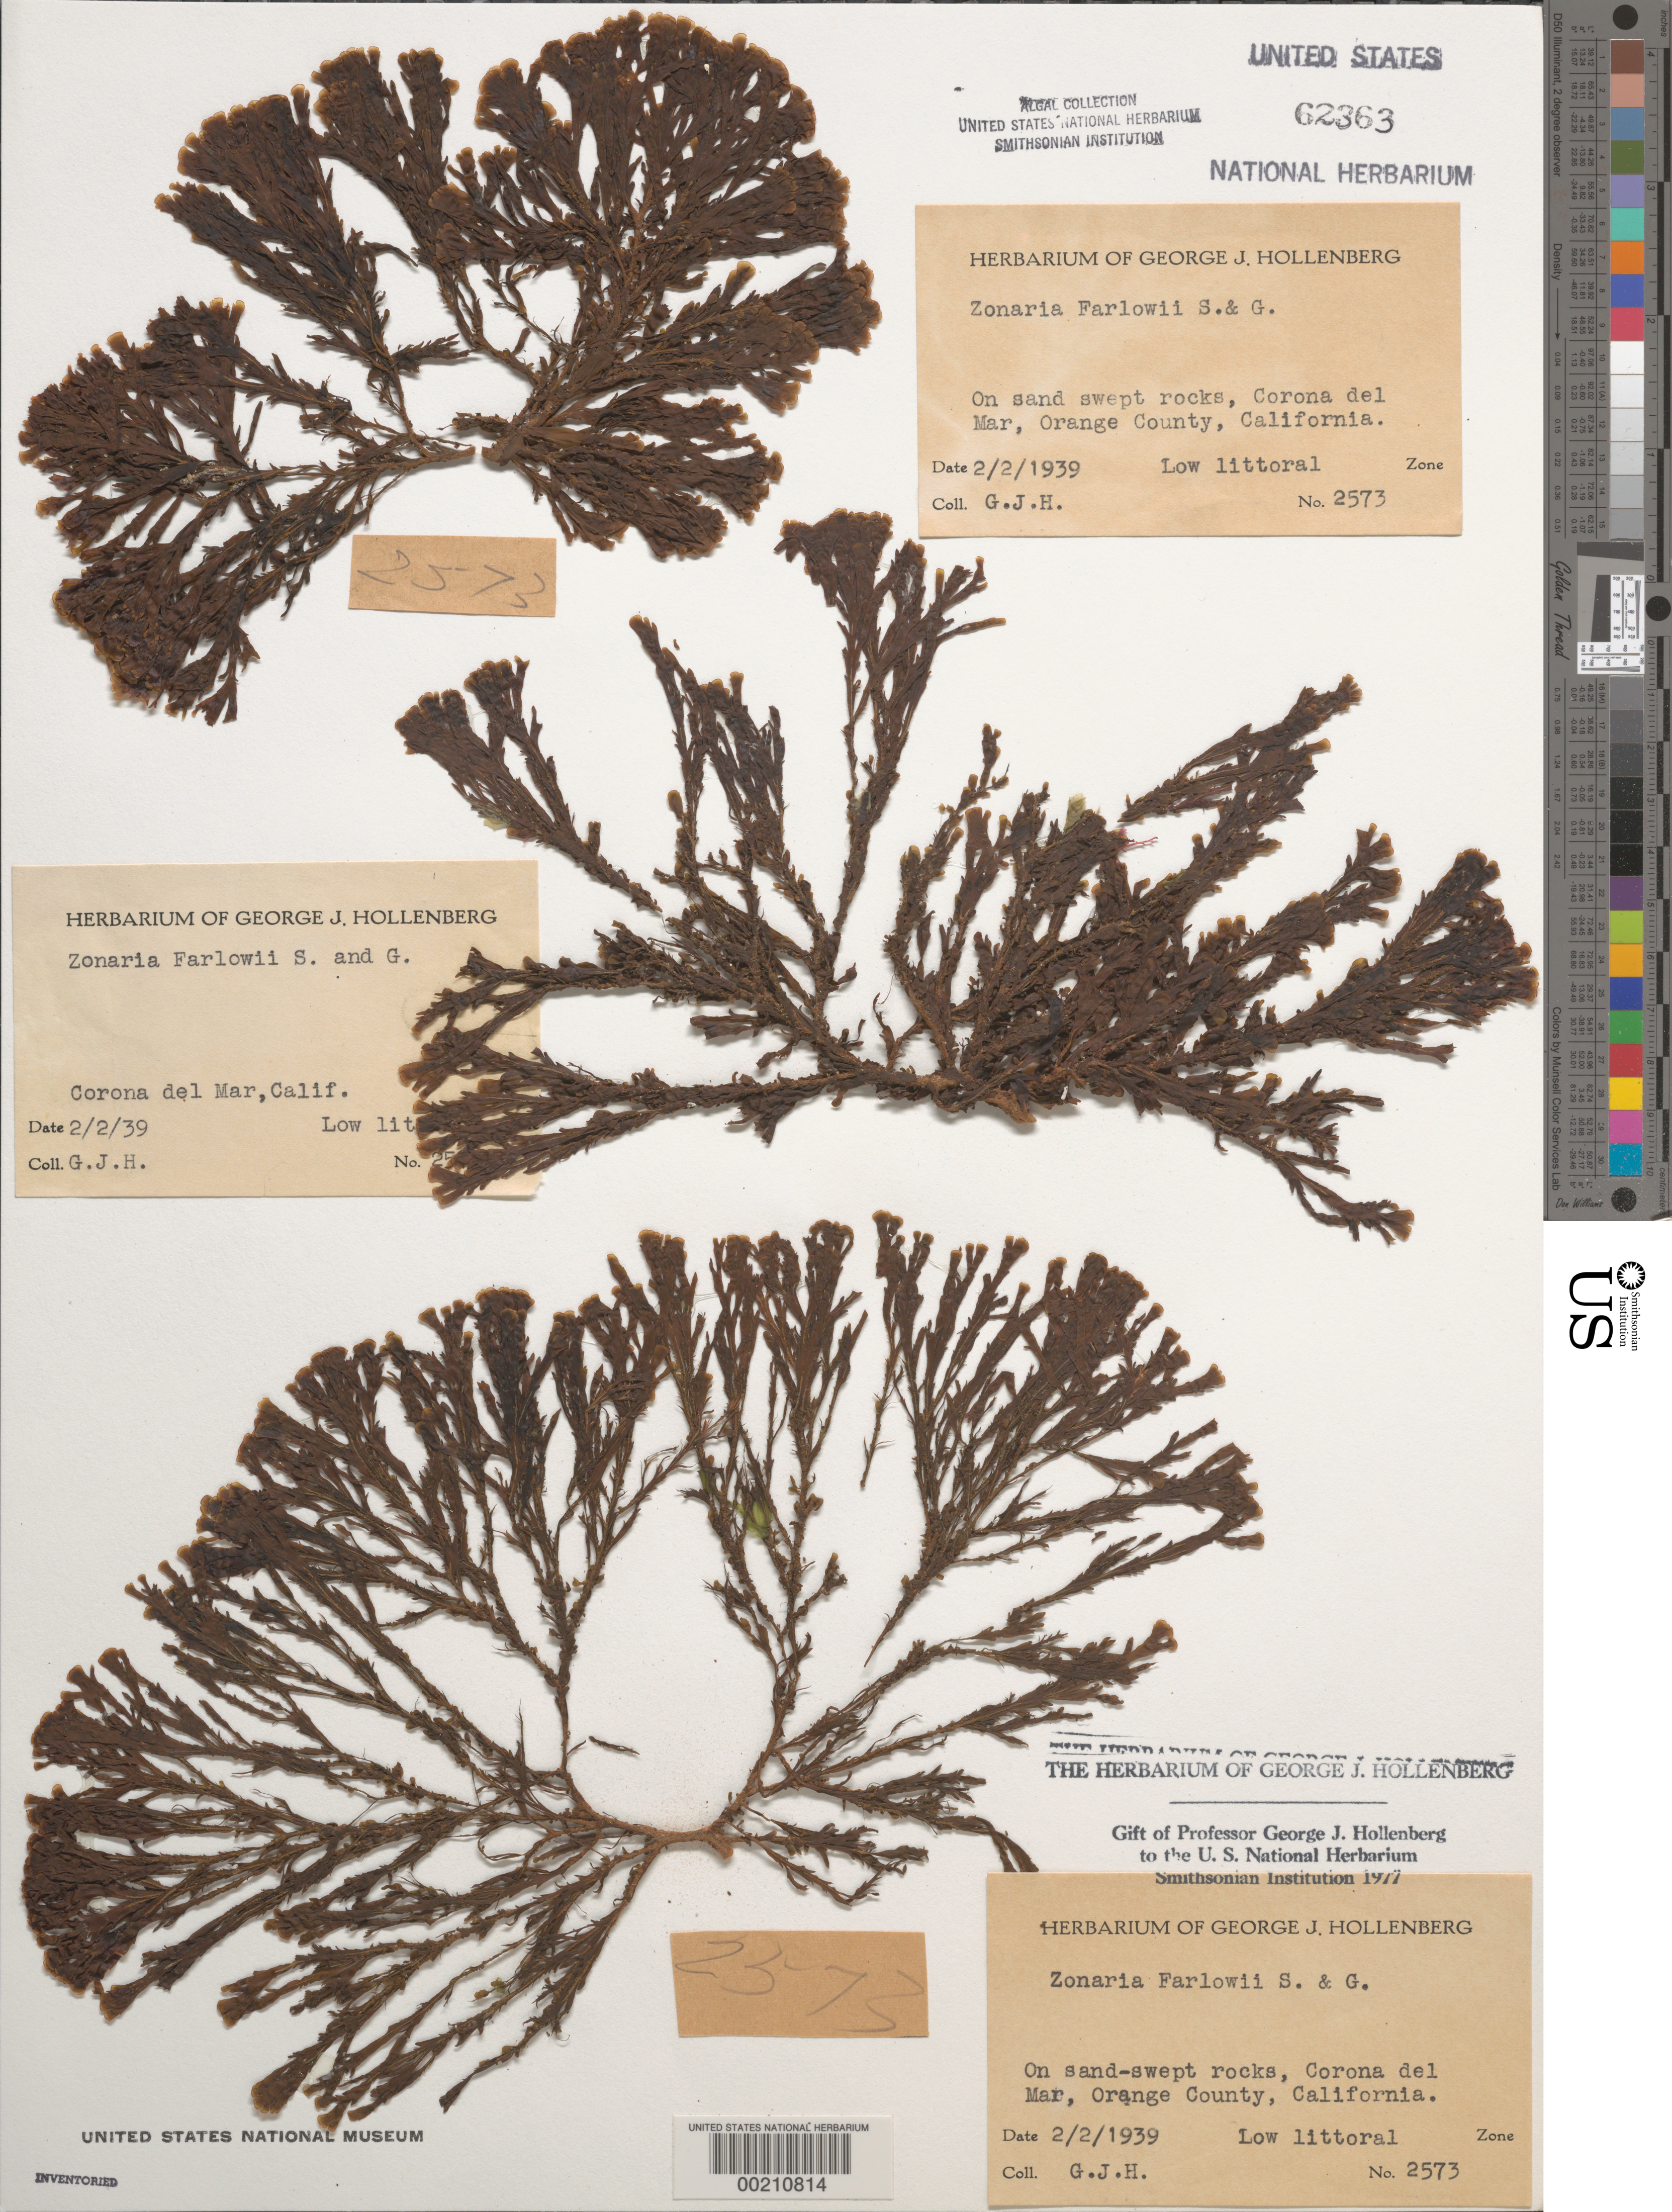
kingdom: Chromista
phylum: Ochrophyta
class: Phaeophyceae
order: Dictyotales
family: Dictyotaceae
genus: Zonaria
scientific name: Zonaria farlowii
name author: Setch. & N.L. Gardner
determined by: Hollenberg, George J.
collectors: G. Hollenberg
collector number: GJH 2573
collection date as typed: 02 Feb 1939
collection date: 1939-02-02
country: United States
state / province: California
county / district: Orange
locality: Corona del Mar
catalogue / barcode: US 62363